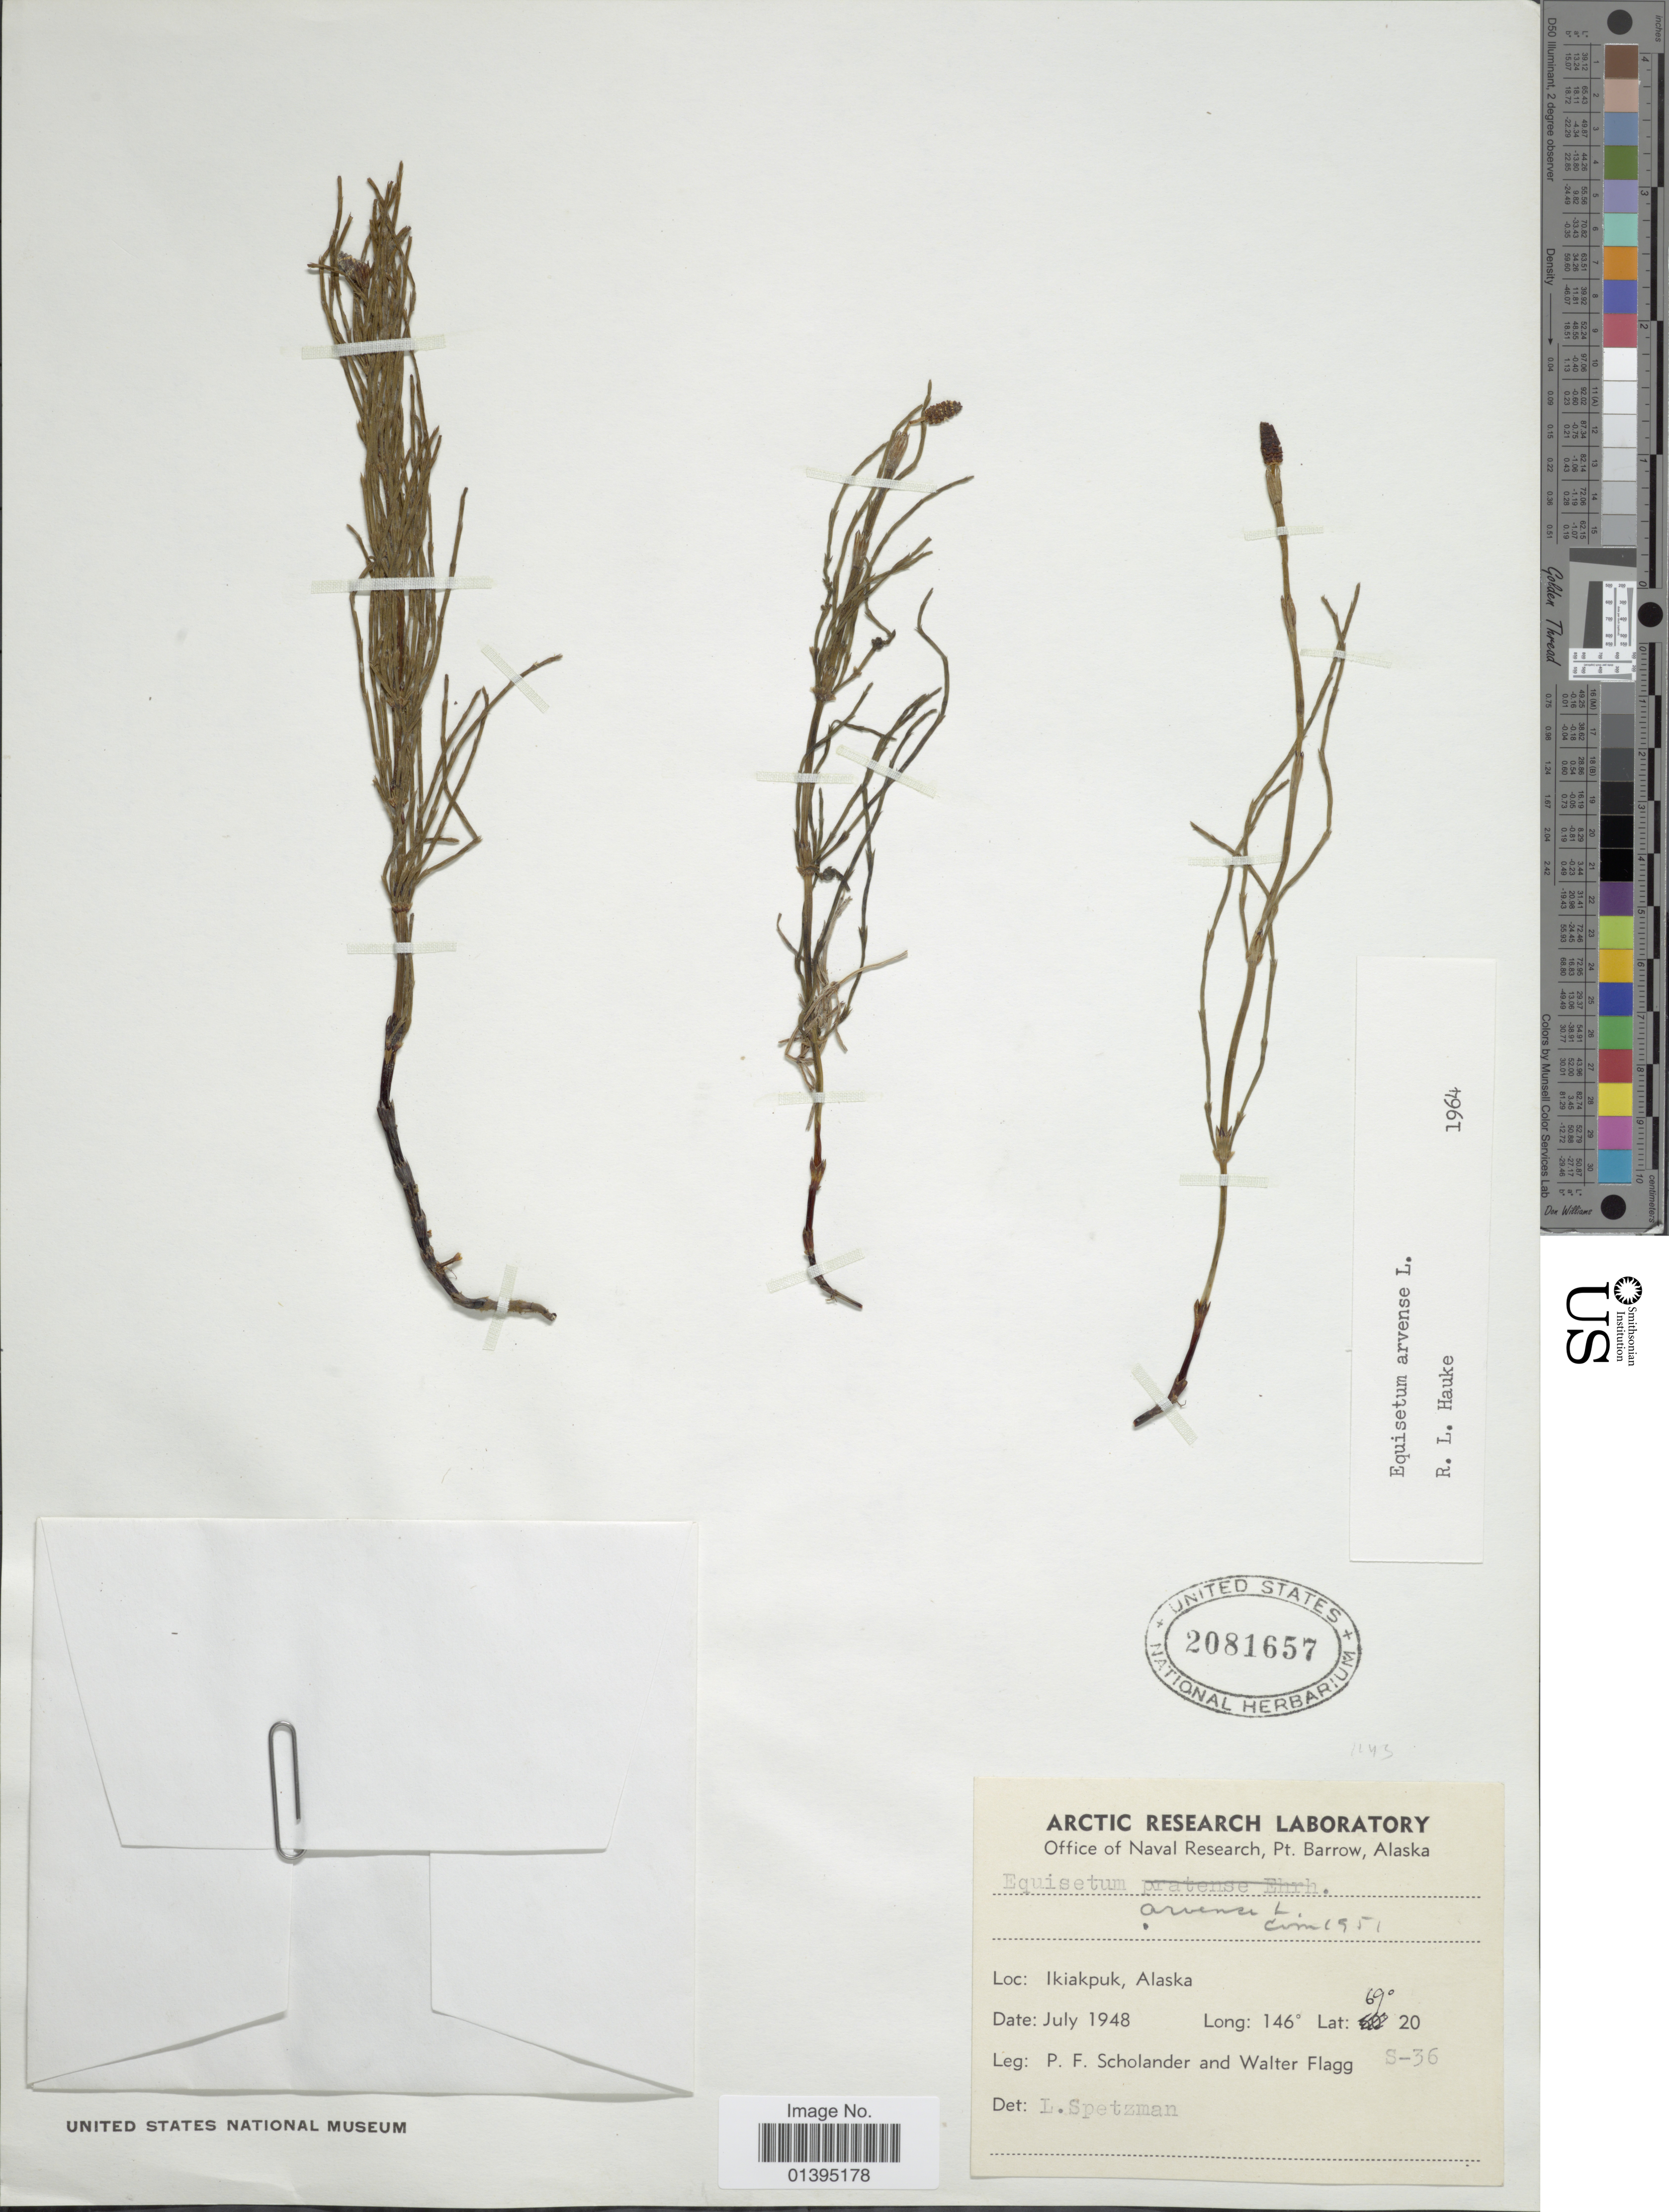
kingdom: Plantae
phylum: Tracheophyta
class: Polypodiopsida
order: Equisetales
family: Equisetaceae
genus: Equisetum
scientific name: Equisetum arvense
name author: L.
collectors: P. Scholander & W. Flagg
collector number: S-36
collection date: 1948-07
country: United States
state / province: Alaska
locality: Ikiapuk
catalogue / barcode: US 2081657